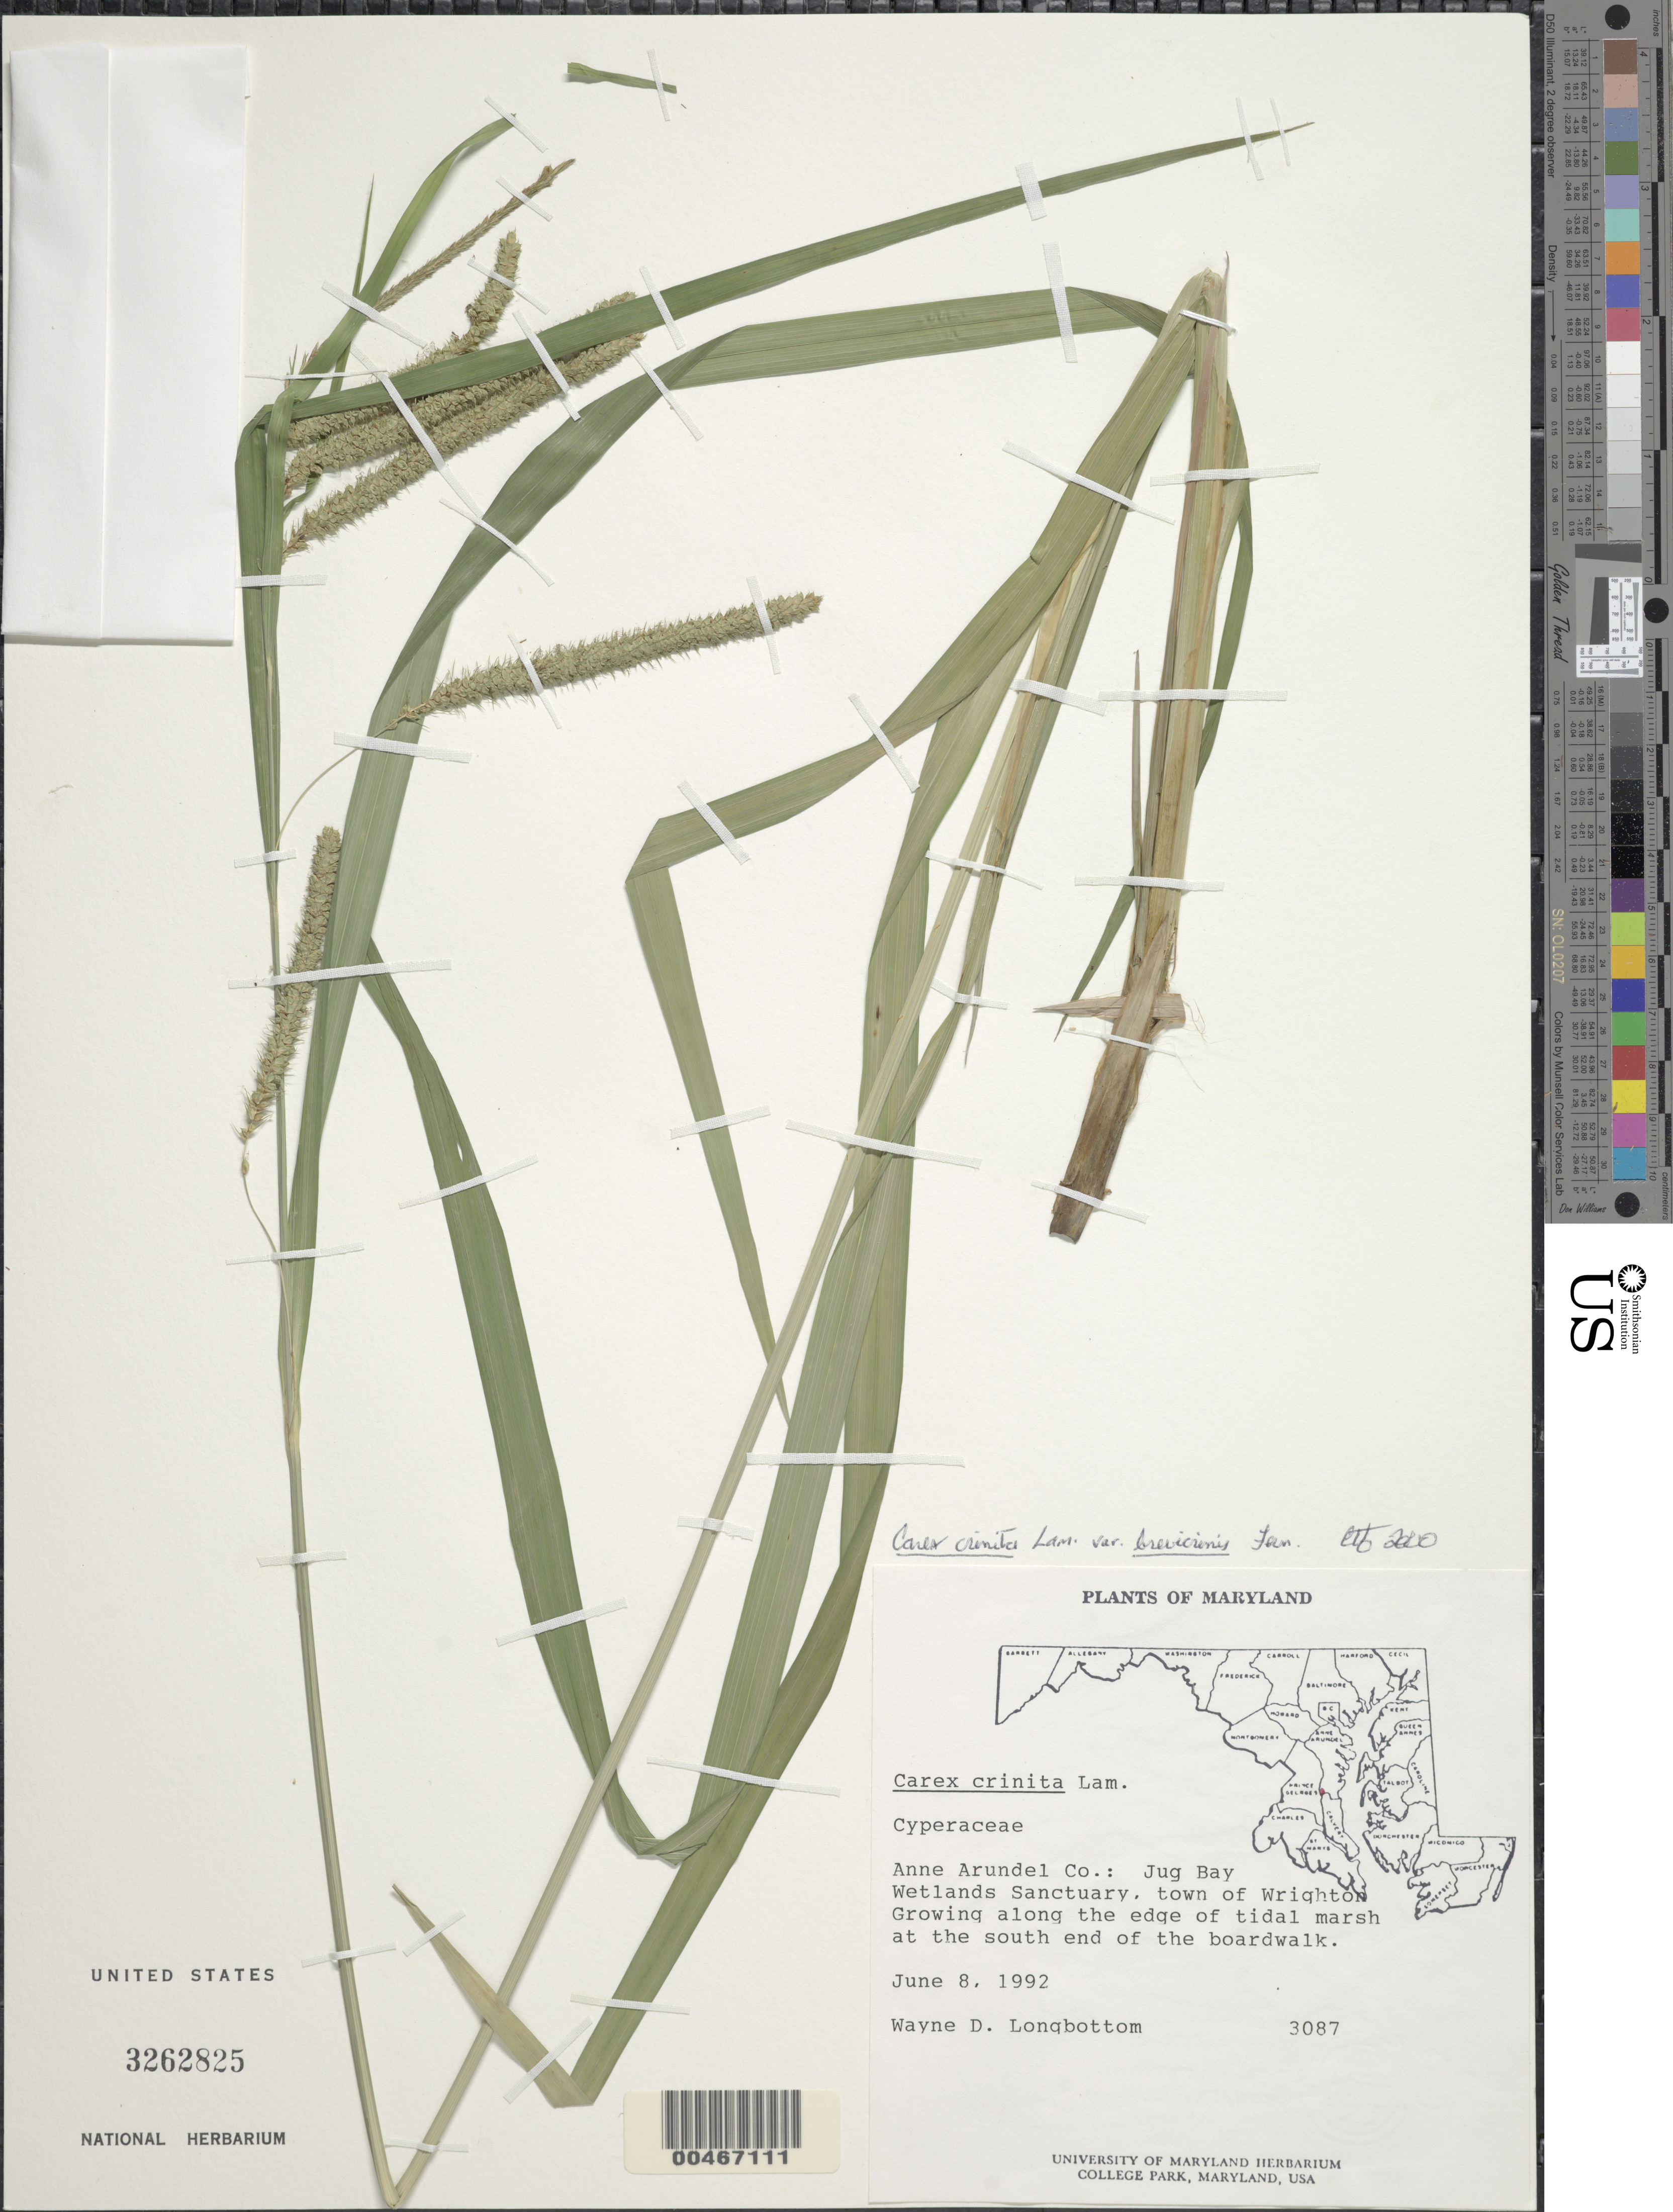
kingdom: Plantae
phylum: Tracheophyta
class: Liliopsida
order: Poales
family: Cyperaceae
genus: Carex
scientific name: Carex crinita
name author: Lam.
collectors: W. D. Longbottom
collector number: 3087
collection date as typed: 08 Jun 1992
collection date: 1992-06-08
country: United States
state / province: Maryland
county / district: Anne Arundel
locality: Jug Bay Wetlands Sanctuary, town of Wrighton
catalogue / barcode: US 3262825